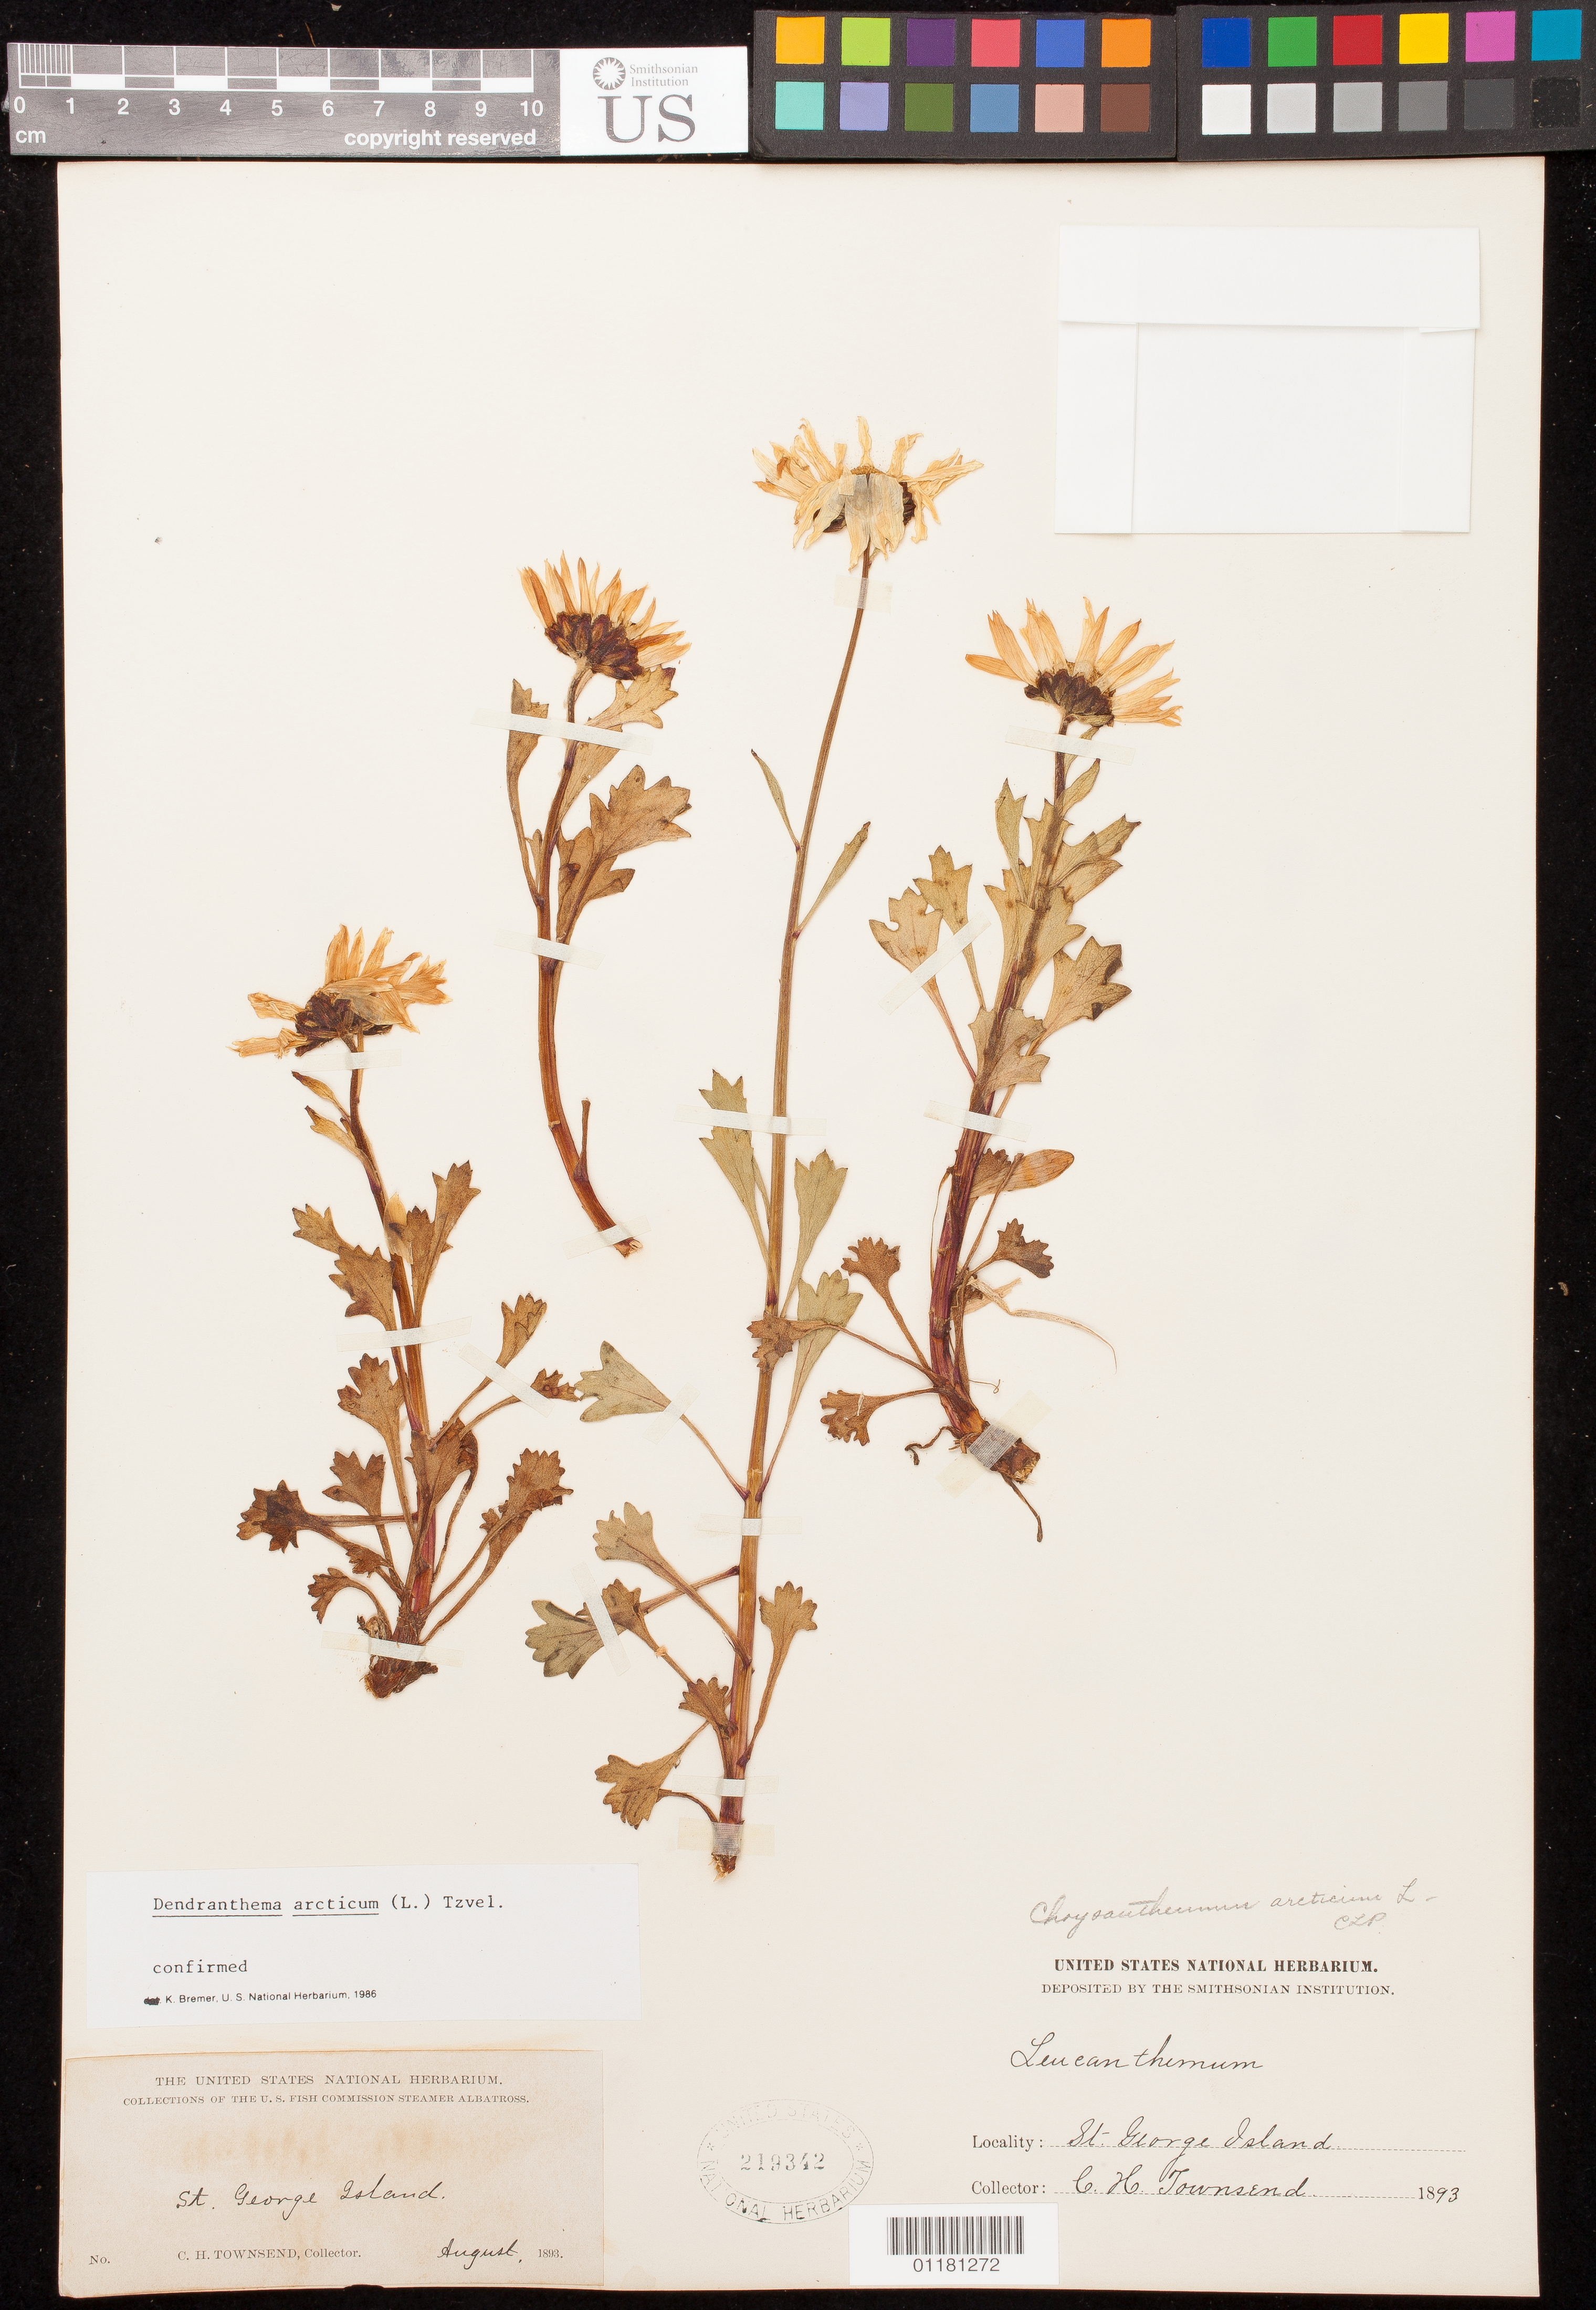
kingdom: Plantae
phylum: Tracheophyta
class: Magnoliopsida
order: Asterales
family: Asteraceae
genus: Dendranthema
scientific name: Dendranthema arcticum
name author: (L.) Tzvelev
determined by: Bremer, K.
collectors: C. H. Townsend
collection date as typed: Aug 1893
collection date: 1893-08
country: United States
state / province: Alaska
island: St. George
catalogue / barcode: US 219342